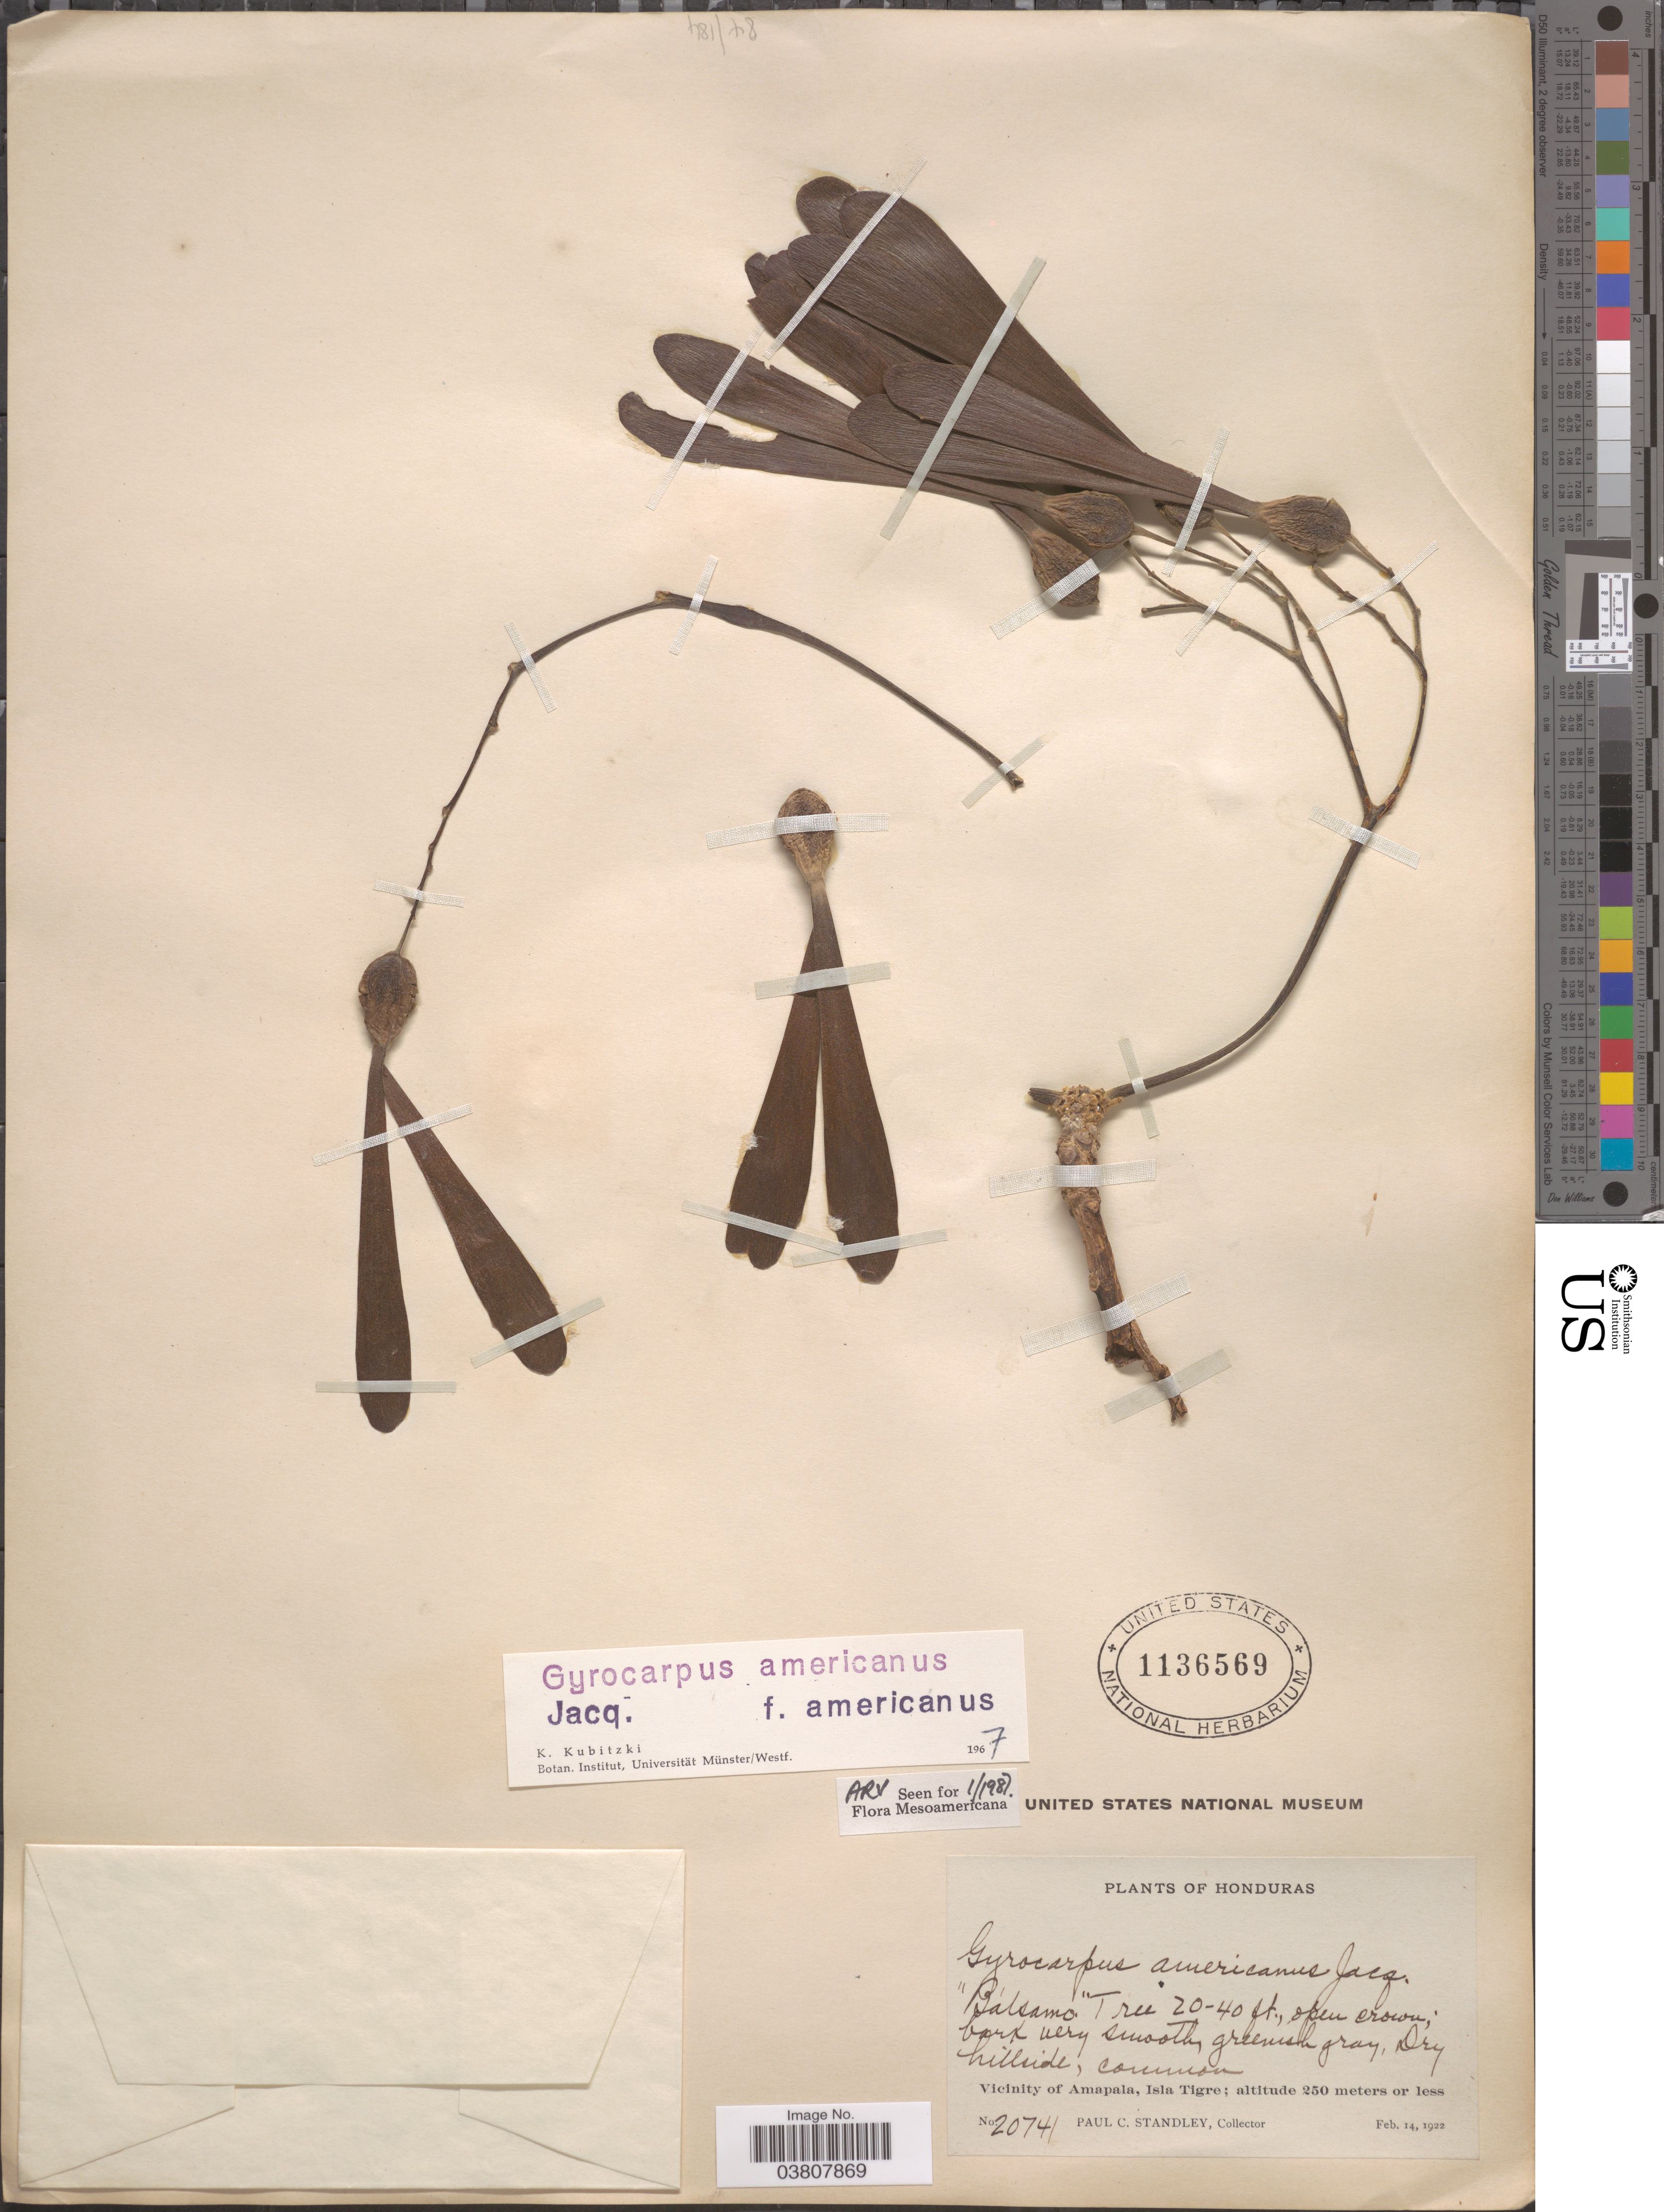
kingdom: Plantae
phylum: Tracheophyta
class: Magnoliopsida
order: Laurales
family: Hernandiaceae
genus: Gyrocarpus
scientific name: Gyrocarpus americanus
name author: Jacq.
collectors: P. C. Standley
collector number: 20741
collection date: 1922-02-14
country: Honduras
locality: Vicinity of Amapala, Isla Tigre.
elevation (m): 250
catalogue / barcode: US 1136569